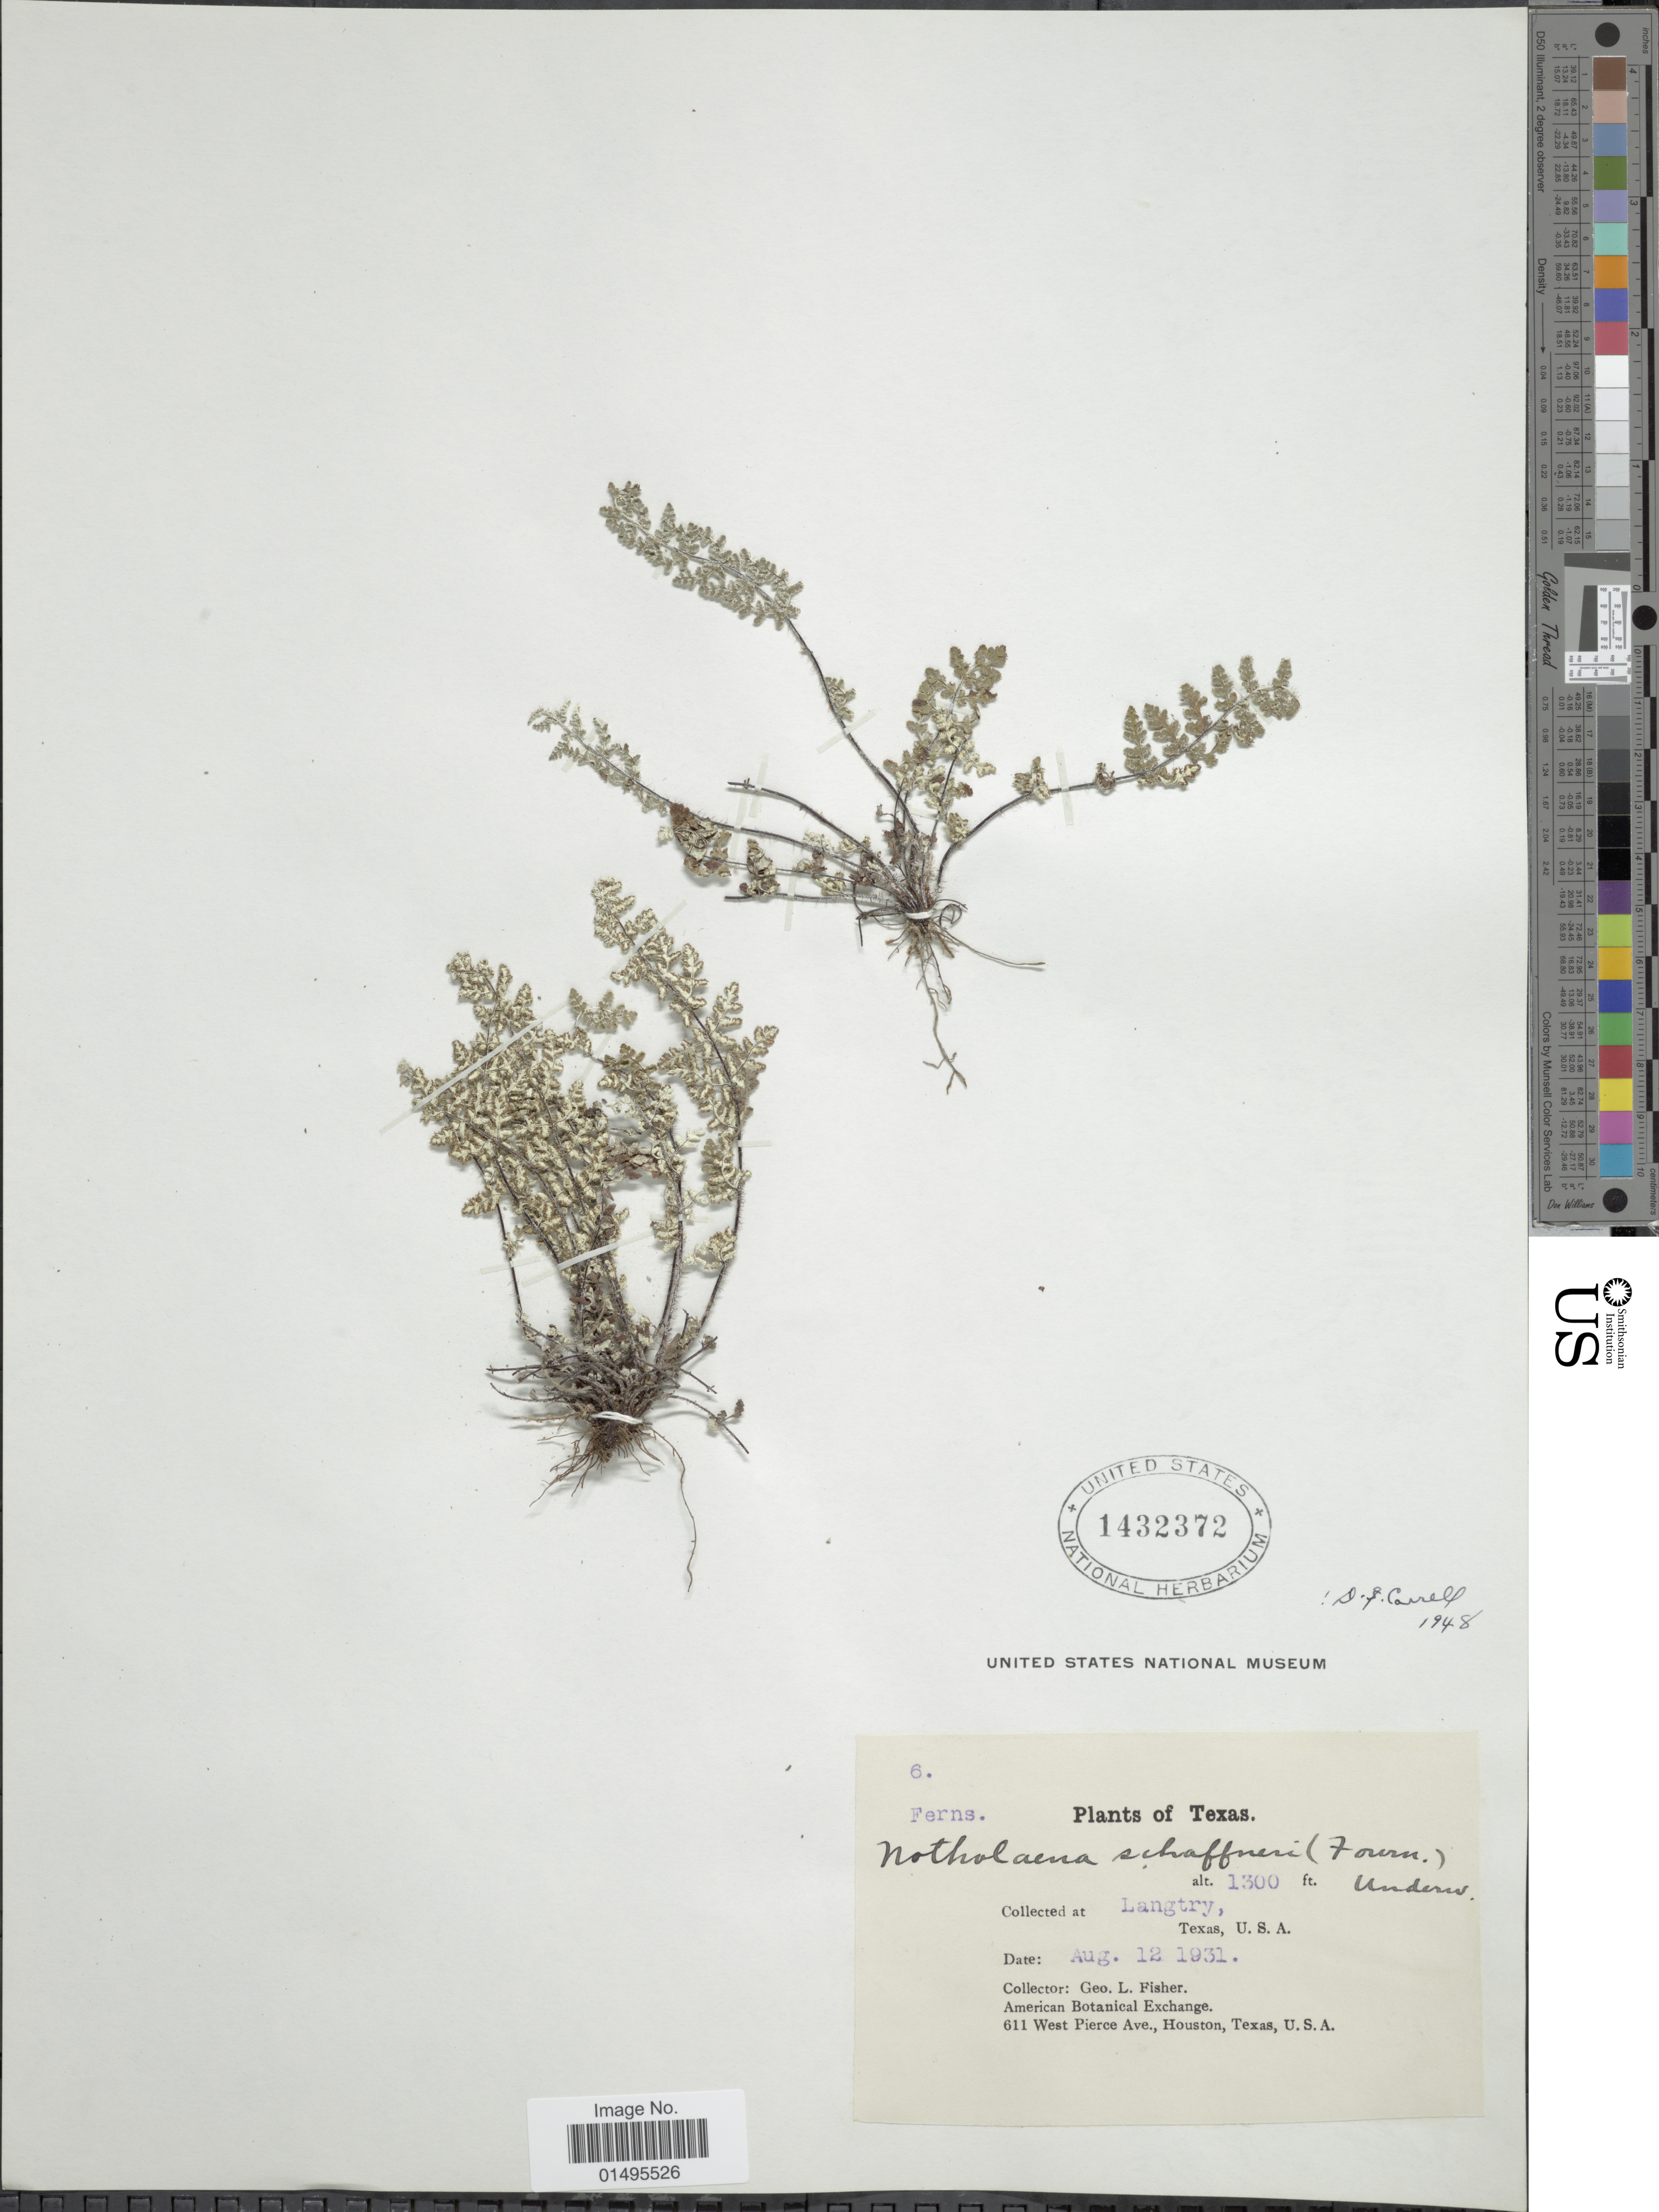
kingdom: Plantae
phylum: Tracheophyta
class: Polypodiopsida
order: Polypodiales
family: Pteridaceae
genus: Notholaena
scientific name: Notholaena schaffneri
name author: (E. Fourn.) Underw.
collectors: G. L. Fisher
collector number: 6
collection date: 1931-08-12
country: United States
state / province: Texas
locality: Langtry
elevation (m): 396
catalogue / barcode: US 1432372